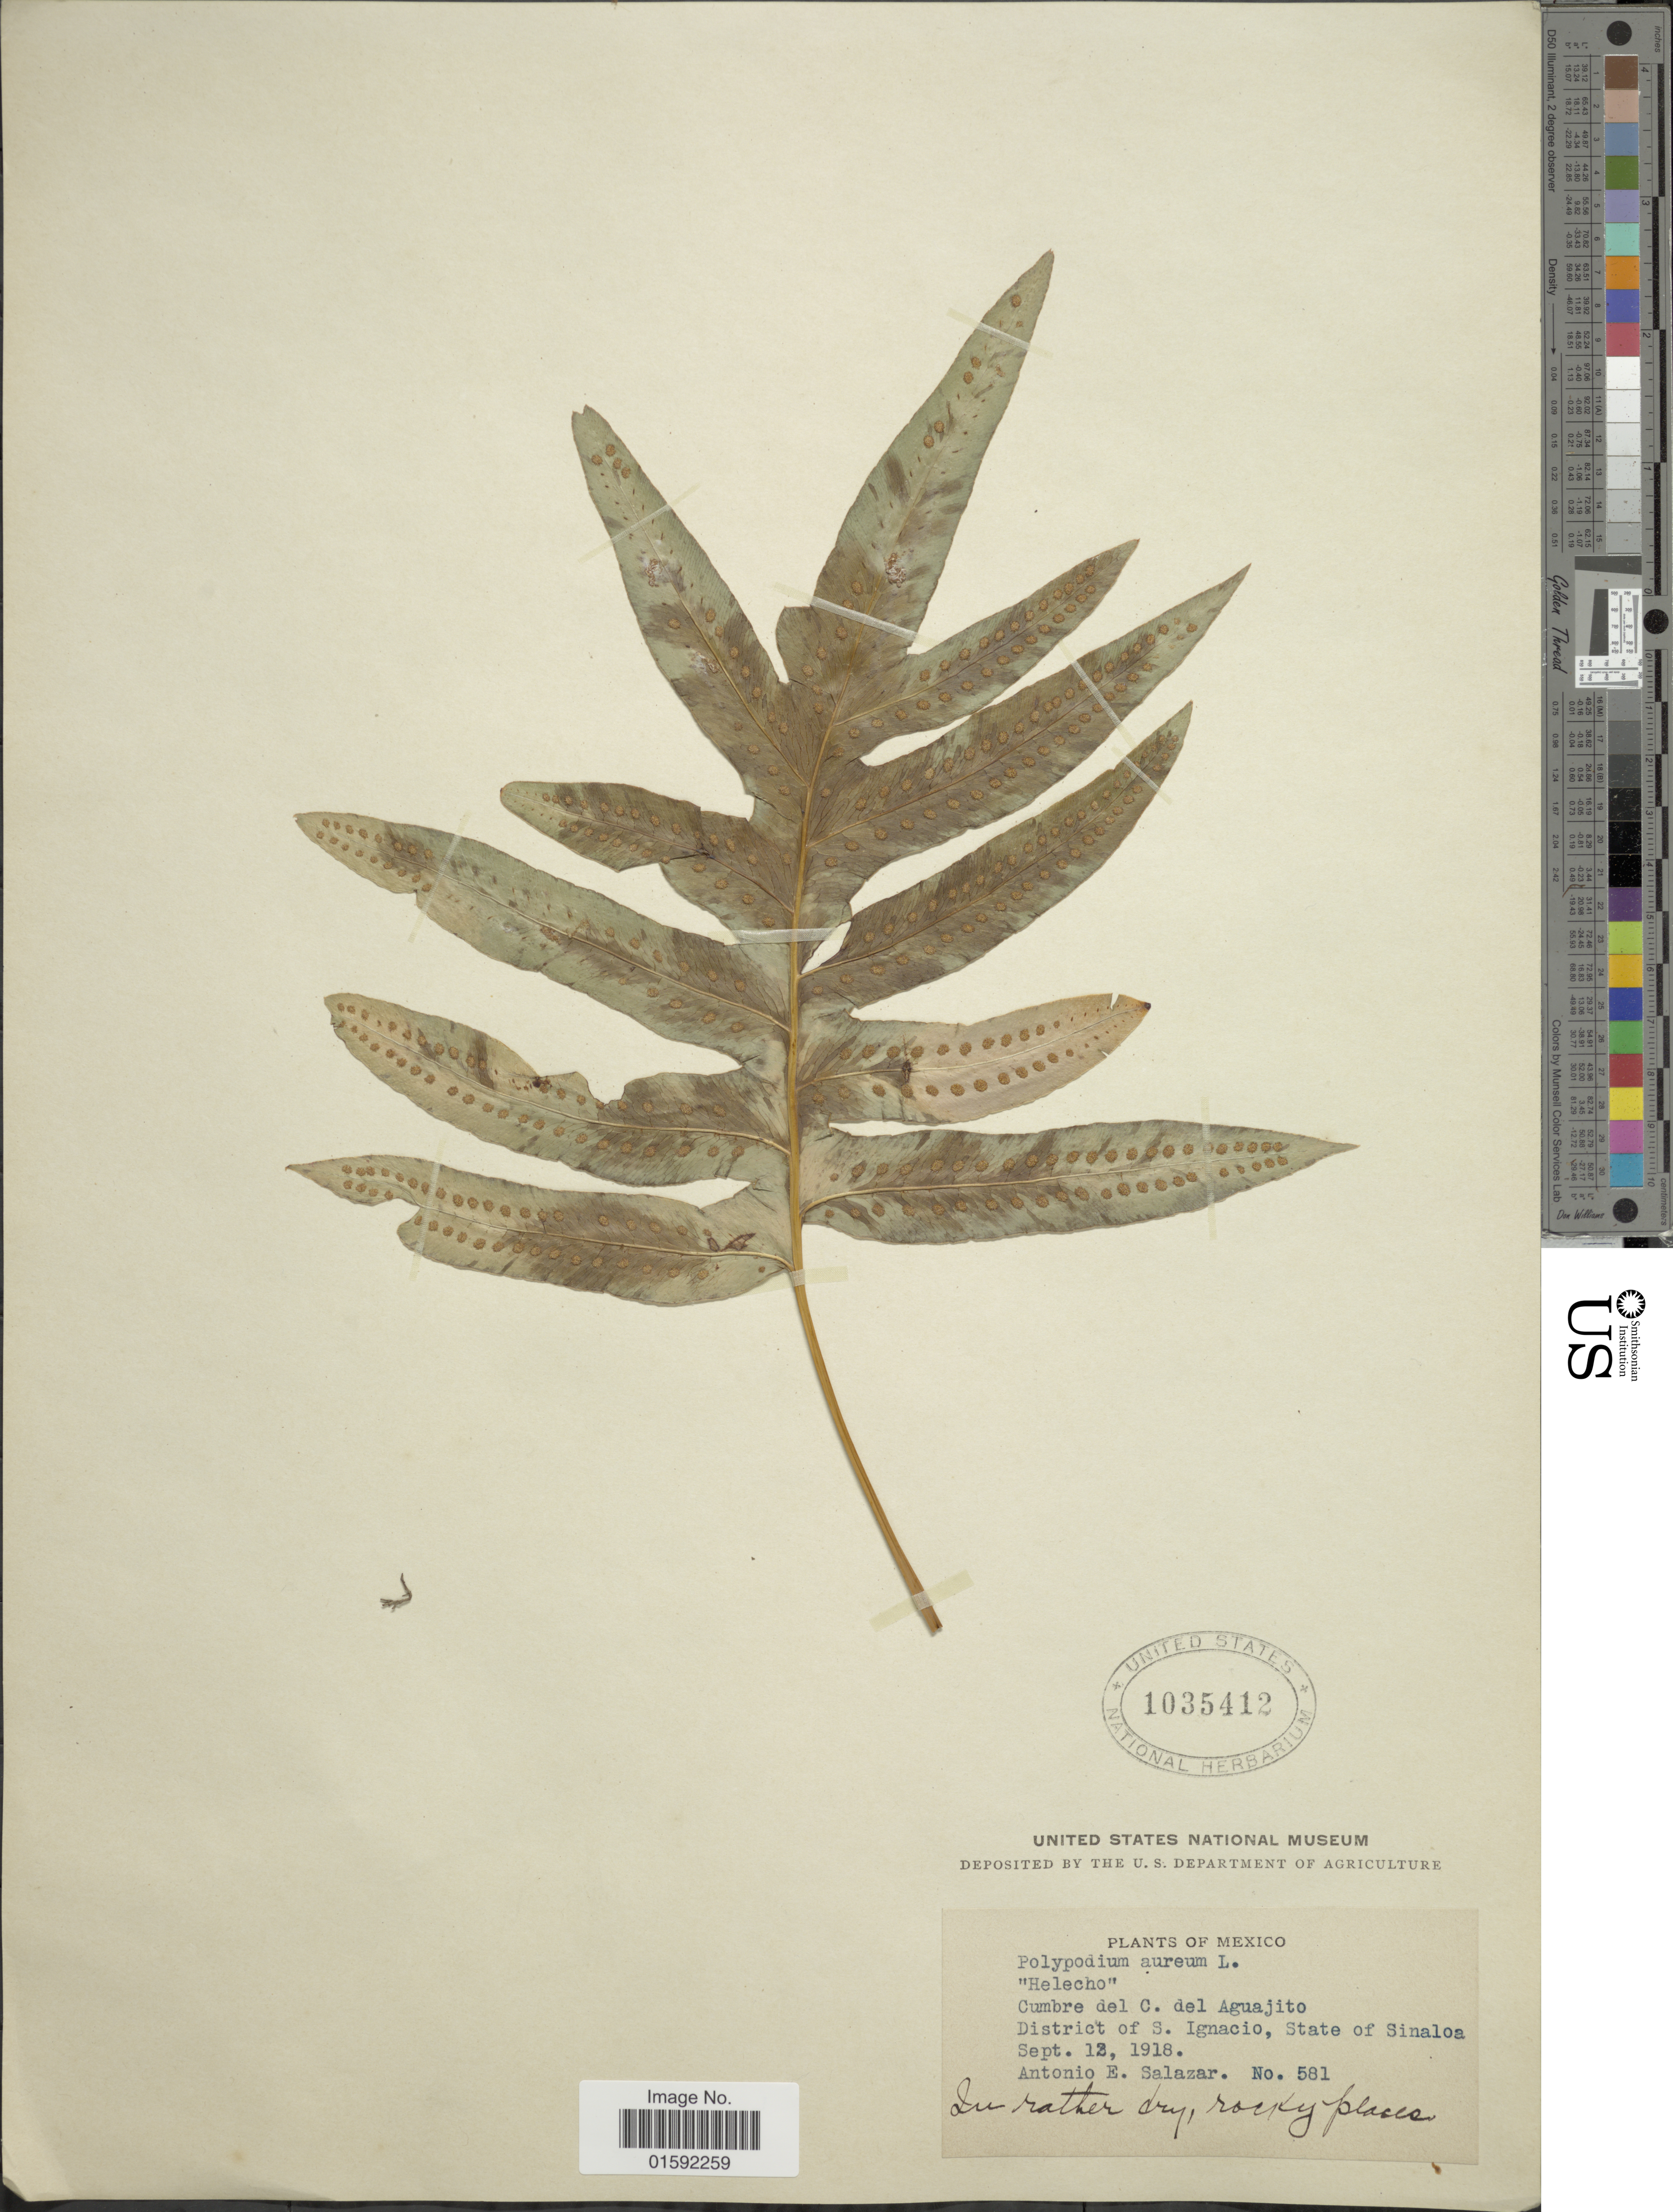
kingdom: Plantae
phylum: Tracheophyta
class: Polypodiopsida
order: Polypodiales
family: Polypodiaceae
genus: Phlebodium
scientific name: Phlebodium pseudoaureum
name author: (Cav.) Lellinger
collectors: A. E. Salazar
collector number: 581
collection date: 1918-09-12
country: Mexico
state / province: Sinaloa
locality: Mexico, district of S. Igancio.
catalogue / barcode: US 1035412